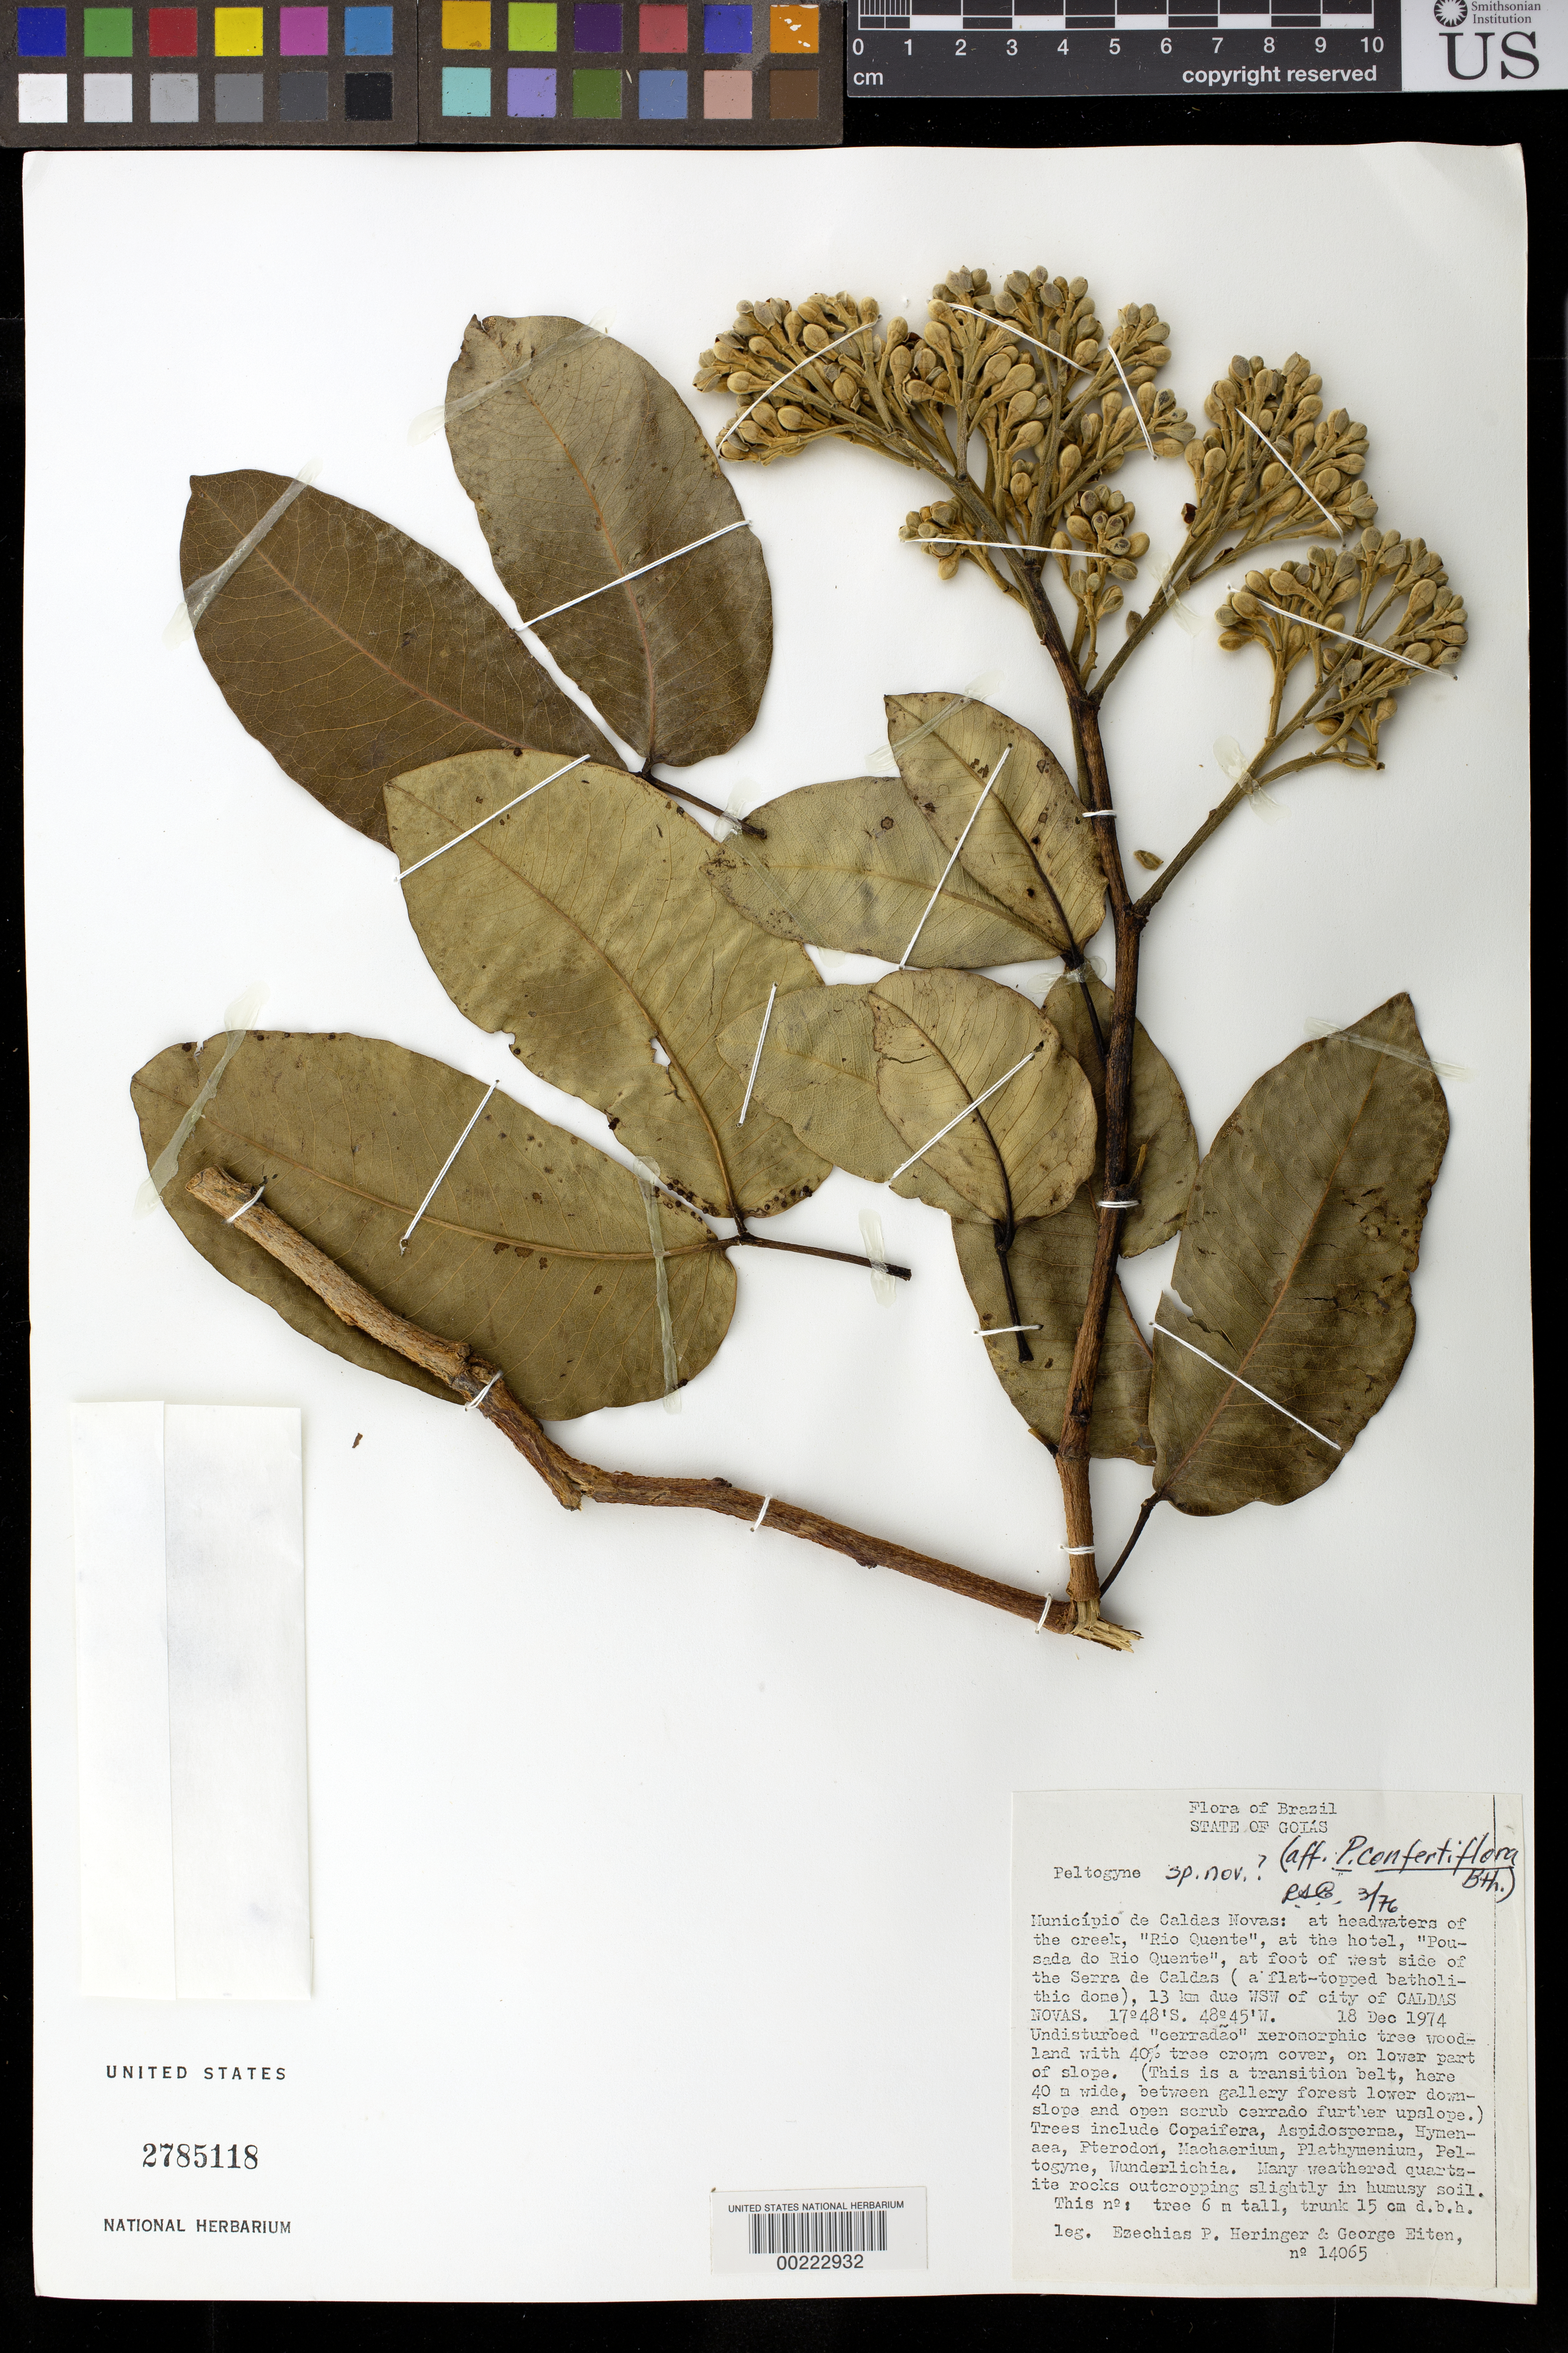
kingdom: Plantae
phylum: Tracheophyta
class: Magnoliopsida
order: Fabales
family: Fabaceae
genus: Peltogyne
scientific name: Peltogyne confertiflora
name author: (Mart. ex Hayne) Benth.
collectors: E. P. Heringer & G. Eiten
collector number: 14065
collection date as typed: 18 Dec 1974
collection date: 1974-12-18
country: Brazil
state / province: Goiás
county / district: Caldas Novas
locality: At head waters of the creek, rio quento, at hotel, at foot of w slope of serra de caldas...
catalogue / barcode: US 2785118